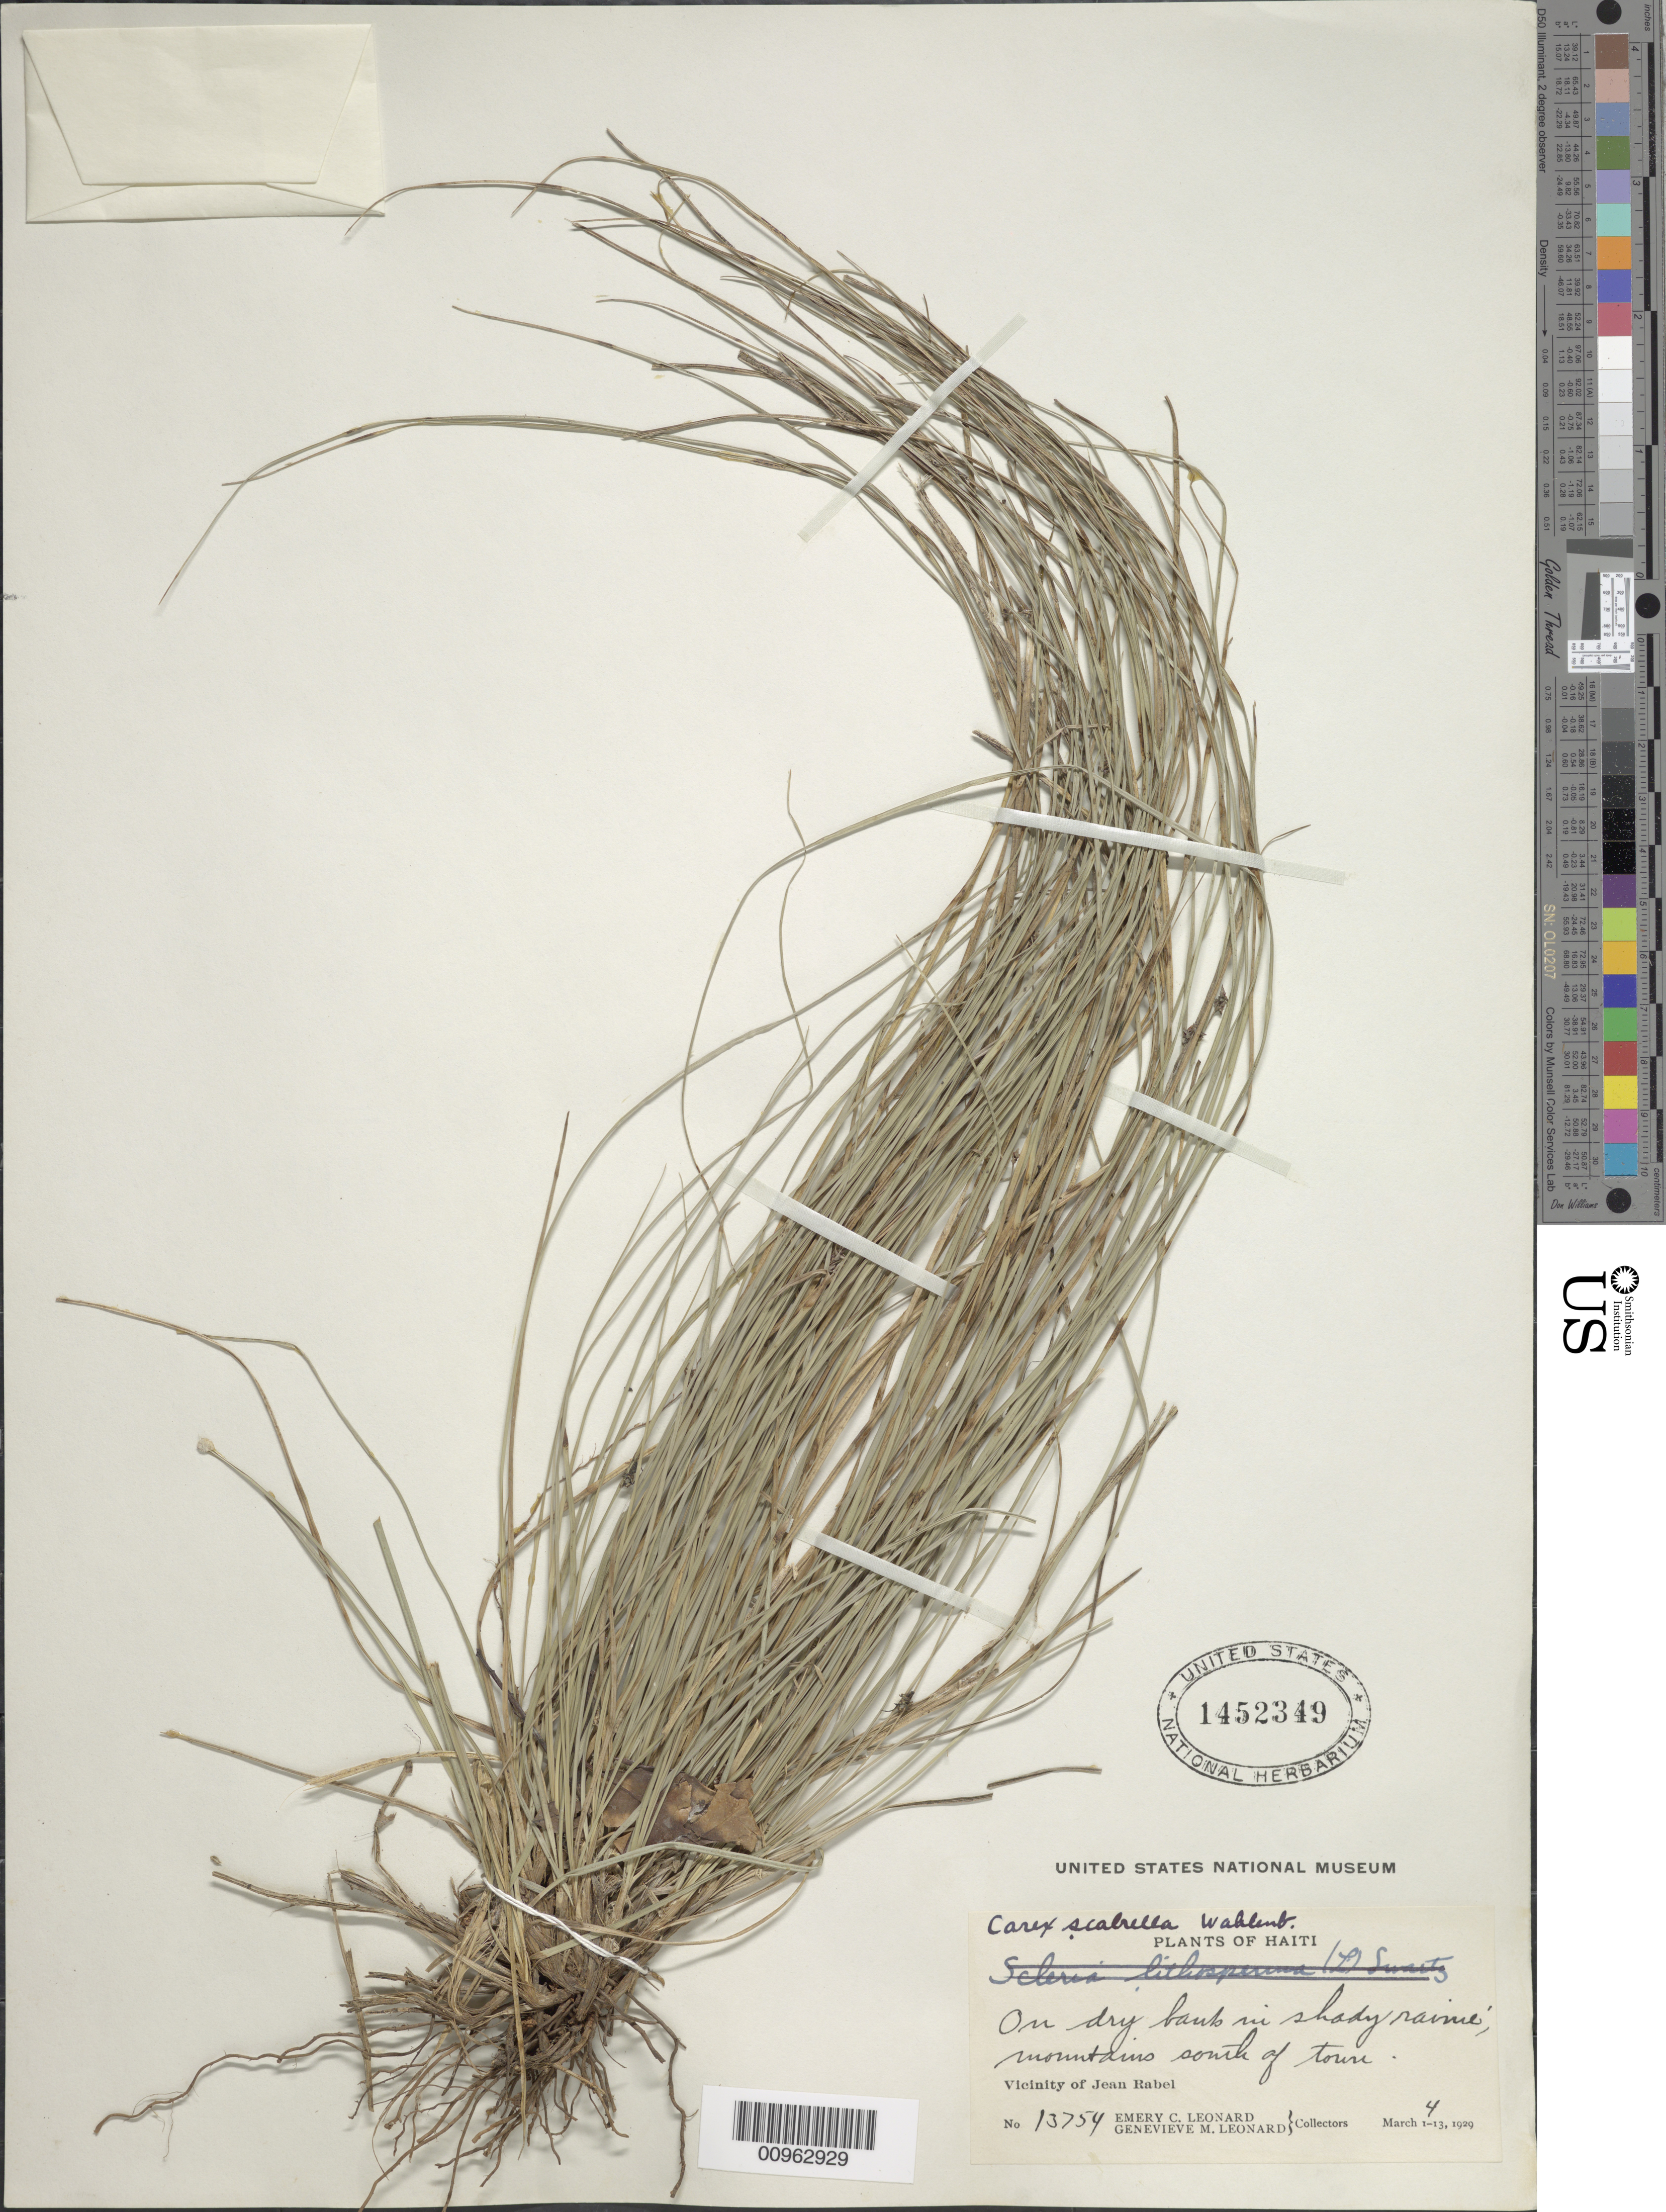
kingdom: Plantae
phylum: Tracheophyta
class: Liliopsida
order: Poales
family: Cyperaceae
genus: Carex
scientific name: Carex scabrella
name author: Wahlenb.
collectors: E. C. Leonard & G. M. Leonard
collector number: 13754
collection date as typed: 04 Mar 1929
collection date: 1929-03-04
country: Haiti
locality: Vicinity of Jean Rabel, mountains south of town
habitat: On dry bank in shady ravine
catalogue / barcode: US 1452349